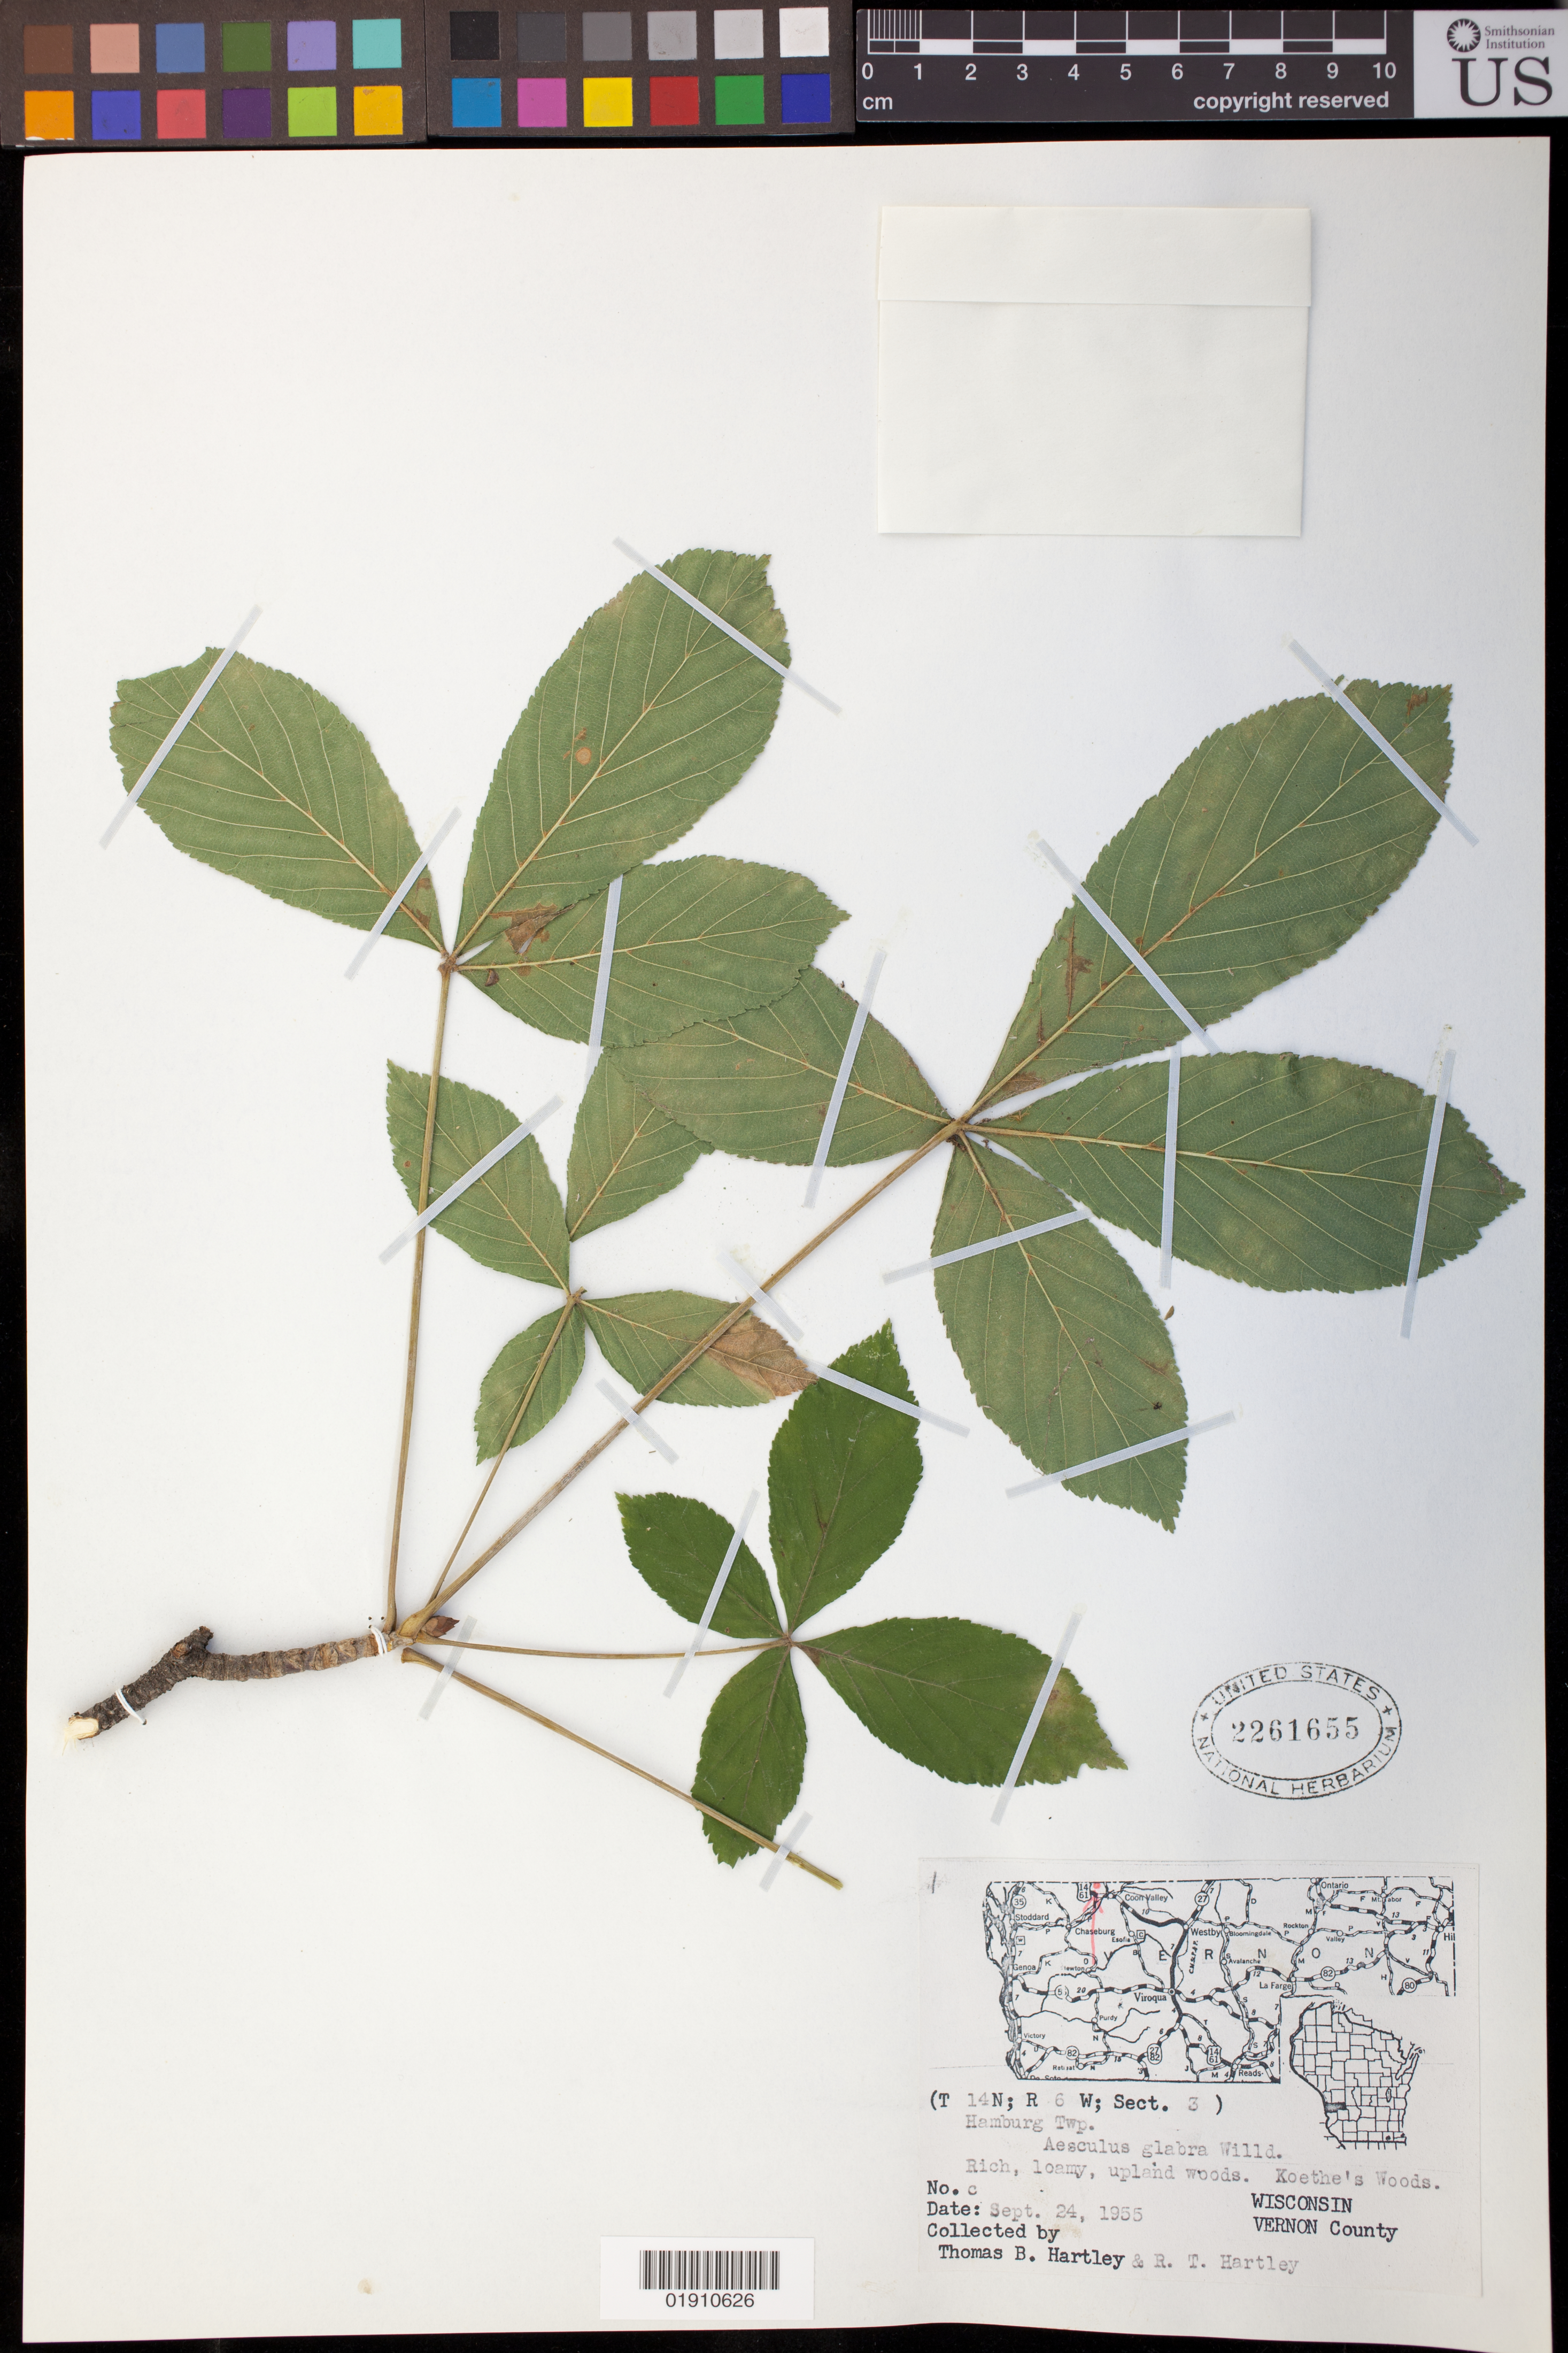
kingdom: Plantae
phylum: Tracheophyta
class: Magnoliopsida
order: Sapindales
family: Sapindaceae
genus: Aesculus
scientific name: Aesculus glabra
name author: Willd.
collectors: T. B. Hartley & R. T. Hartley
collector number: c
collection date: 1955-09-24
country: United States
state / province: Wisconsin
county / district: Vernon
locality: Koethe's Woods. ; (T 14N; R 6W; Sect. 3) Hamburg Twp.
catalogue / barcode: US 2261655